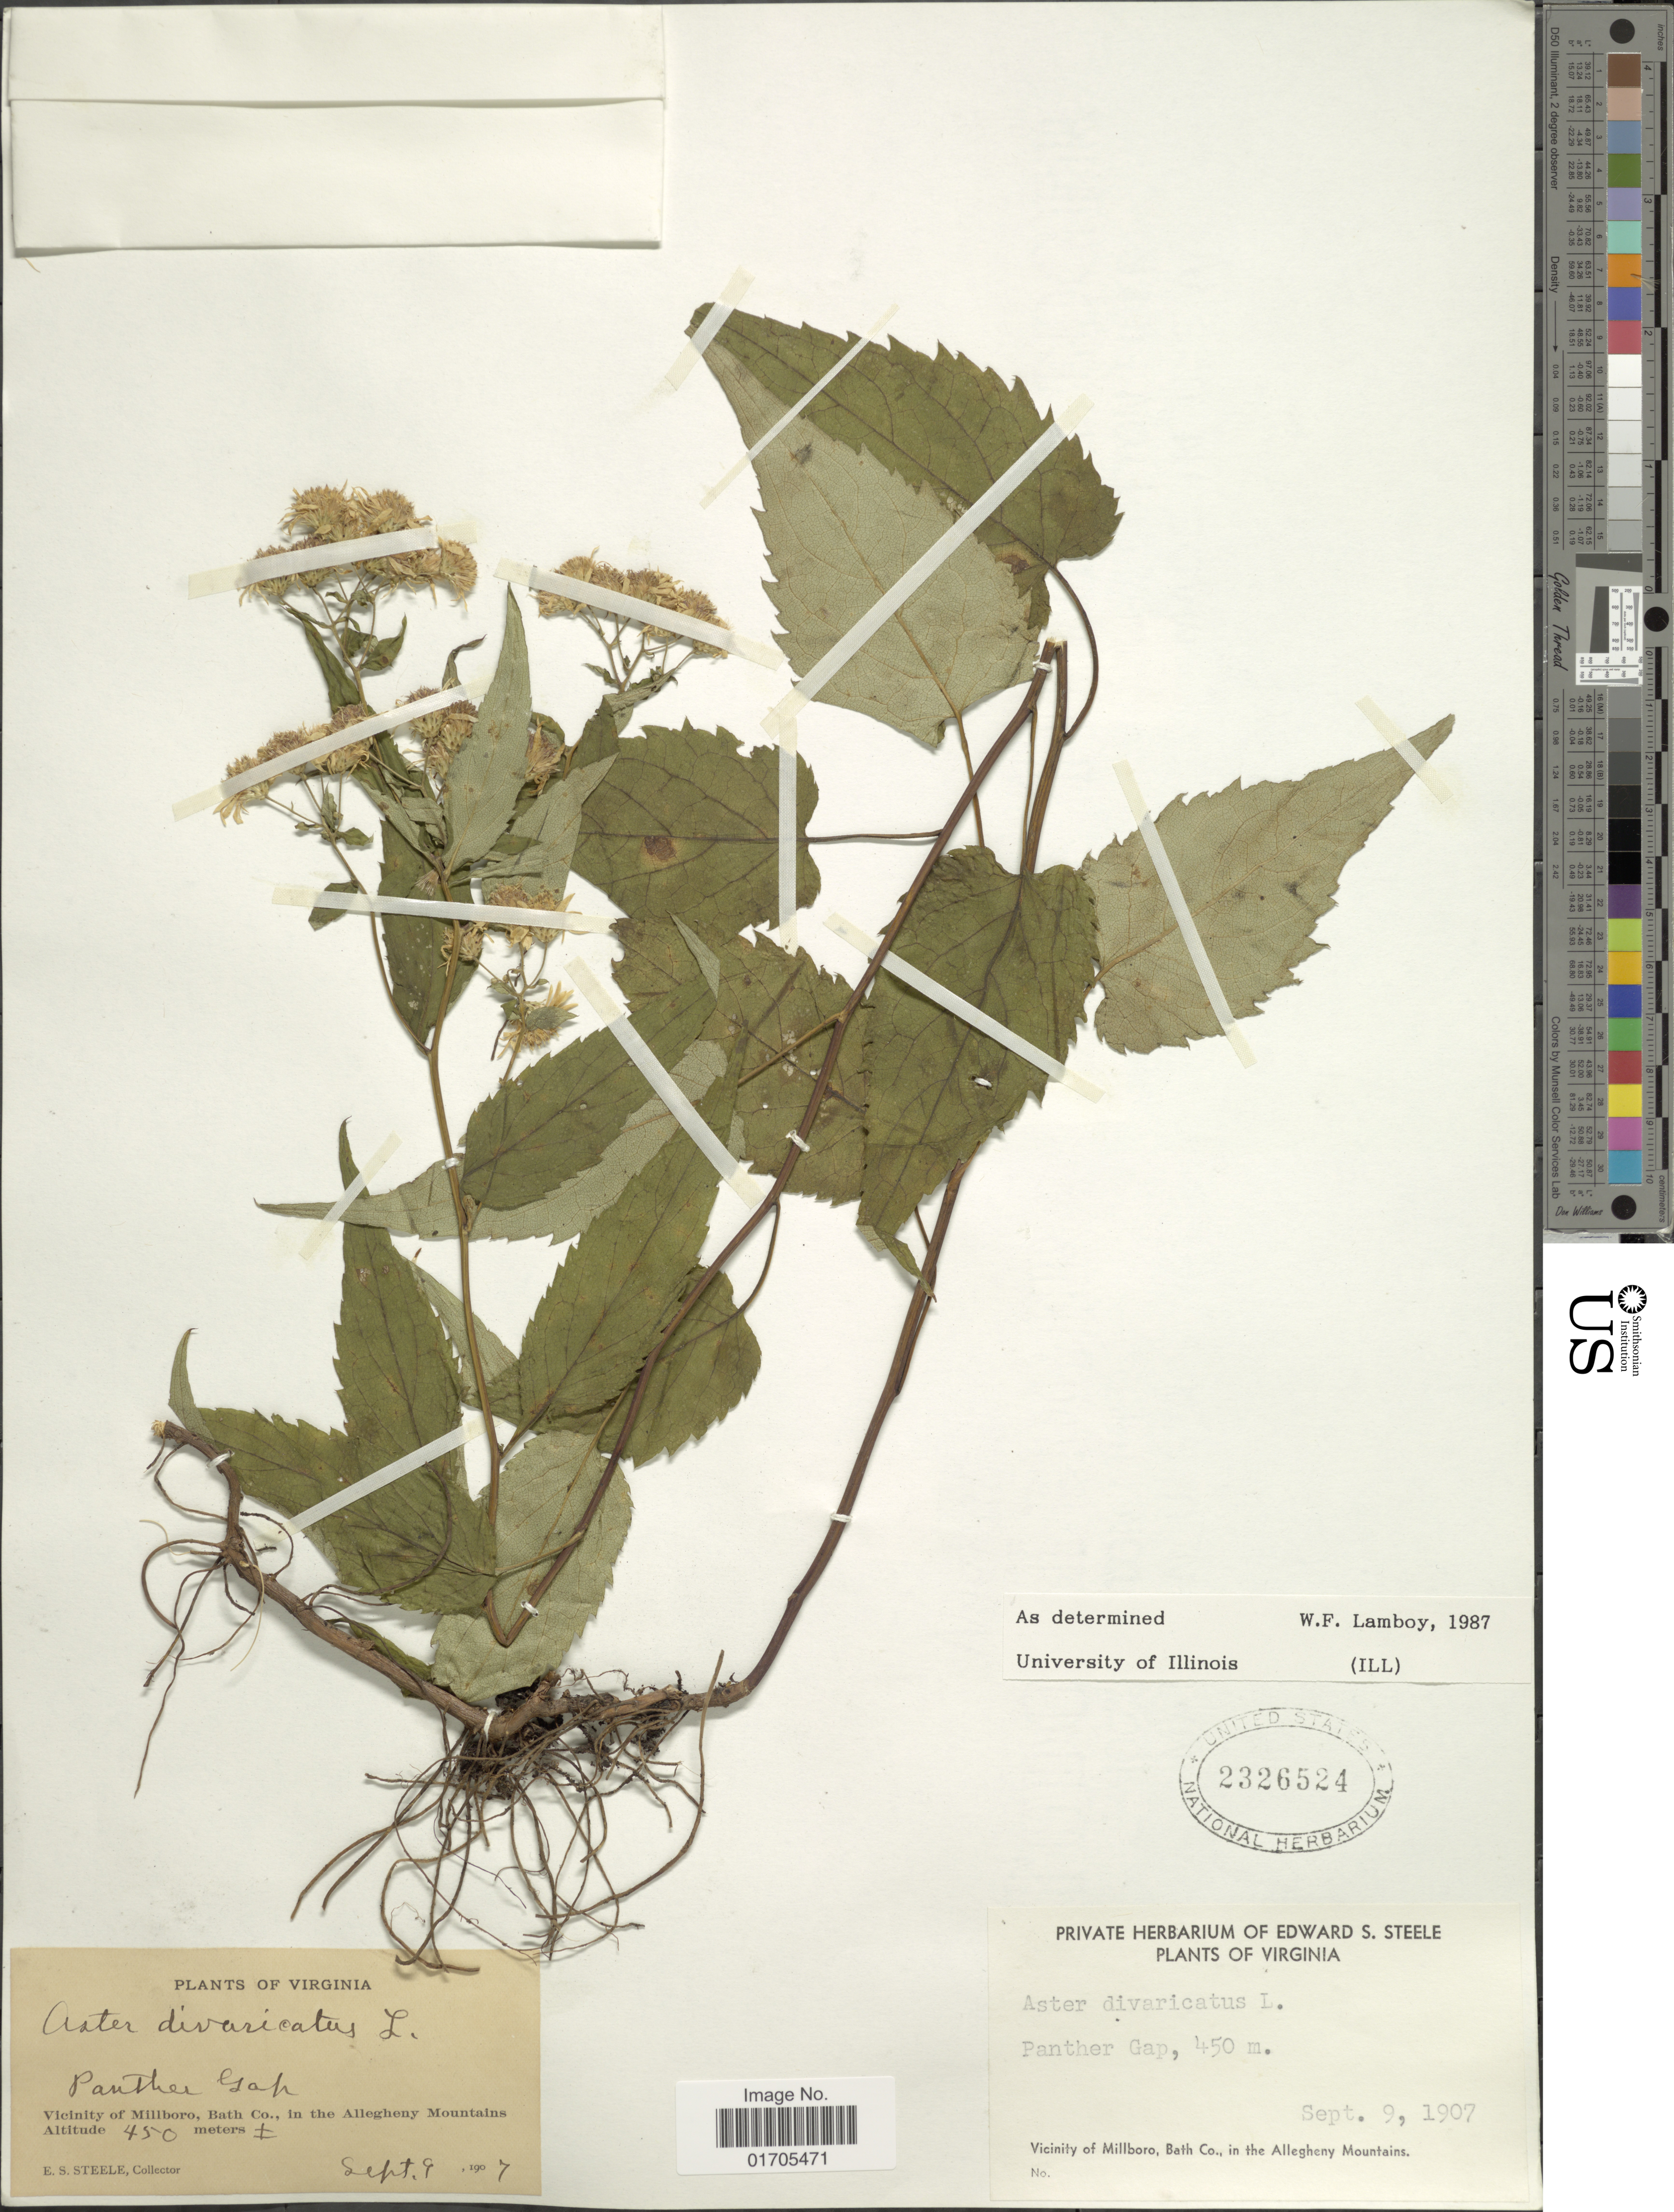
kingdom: Plantae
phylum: Tracheophyta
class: Magnoliopsida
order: Asterales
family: Asteraceae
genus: Eurybia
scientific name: Eurybia divaricata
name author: (L.) G.L. Nesom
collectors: E. Steele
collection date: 1907-09-09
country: United States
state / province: Virginia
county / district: Bath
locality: Virginia. Panther Gap. Vicinity of Millboro, Bath Co., in the Allegheny Mountains.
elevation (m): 450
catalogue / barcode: US 2326524